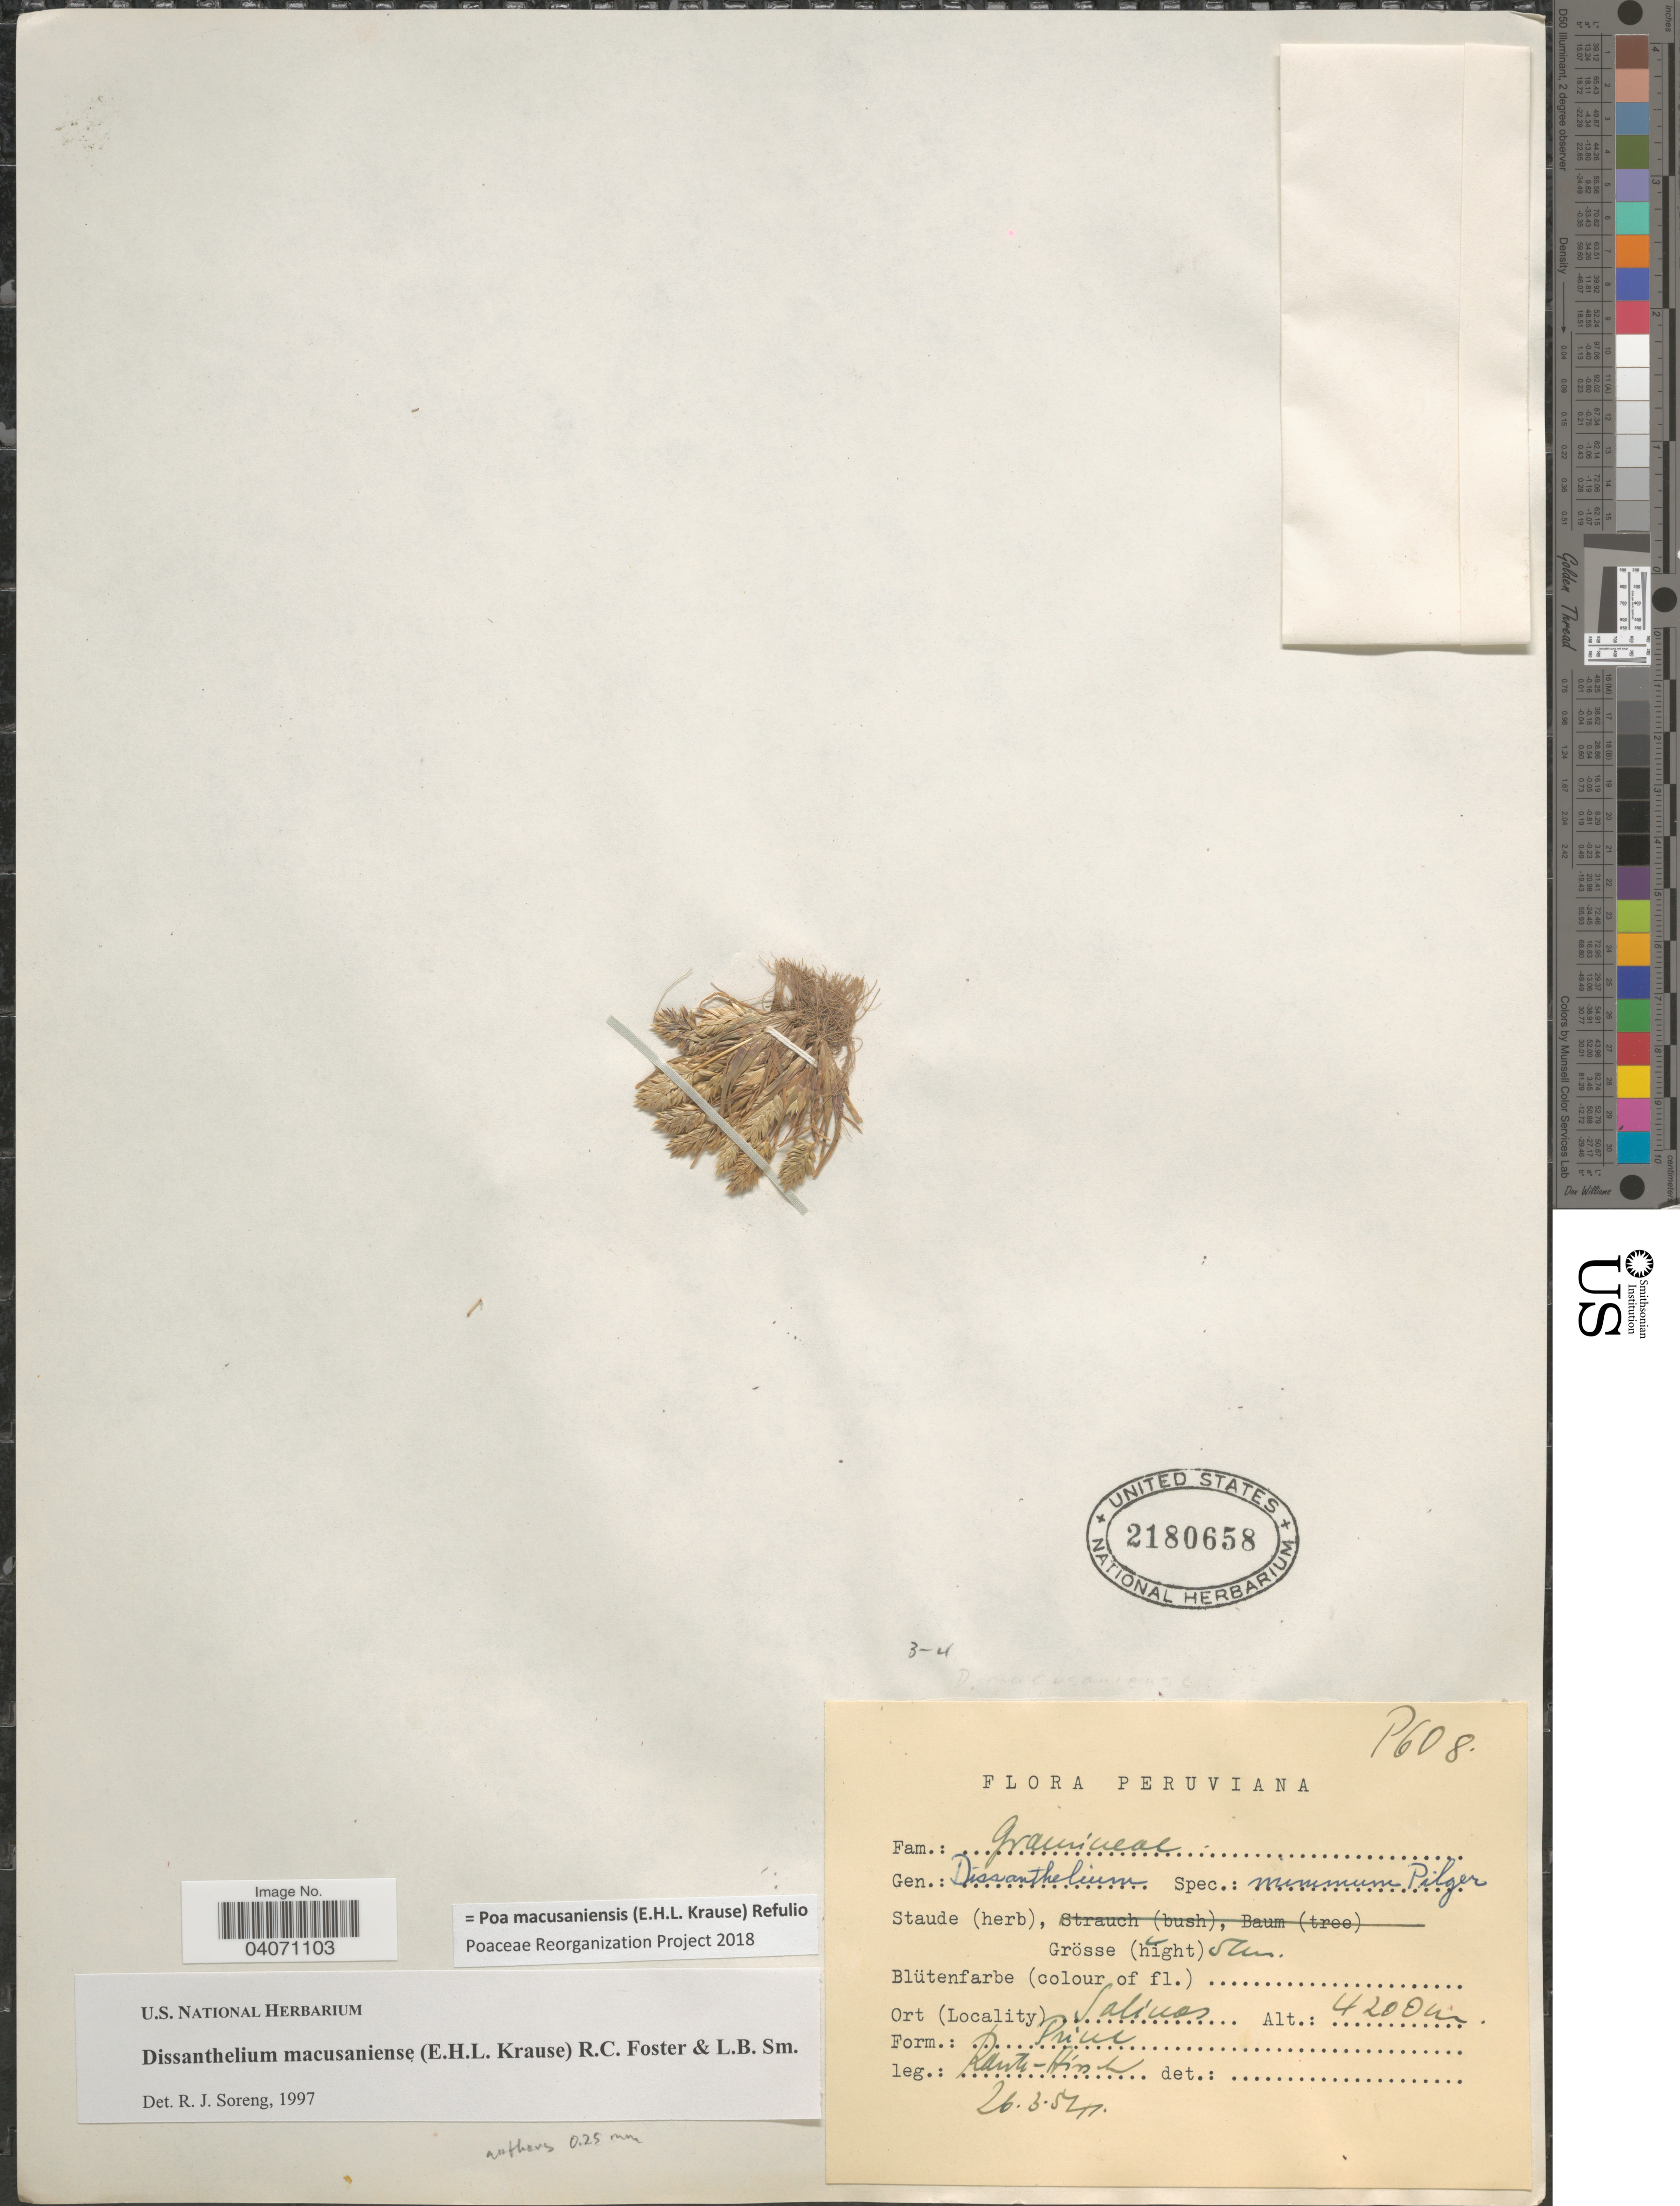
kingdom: Plantae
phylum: Tracheophyta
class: Liliopsida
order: Poales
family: Poaceae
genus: Poa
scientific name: Poa macusaniensis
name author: (E.H.L. Krause) Refulio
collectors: W. Rauh & G. Hirsch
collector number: P608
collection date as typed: Transcribed d/m/y: 26/3/54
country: Peru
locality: Salinas.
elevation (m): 4200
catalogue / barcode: US 2180658